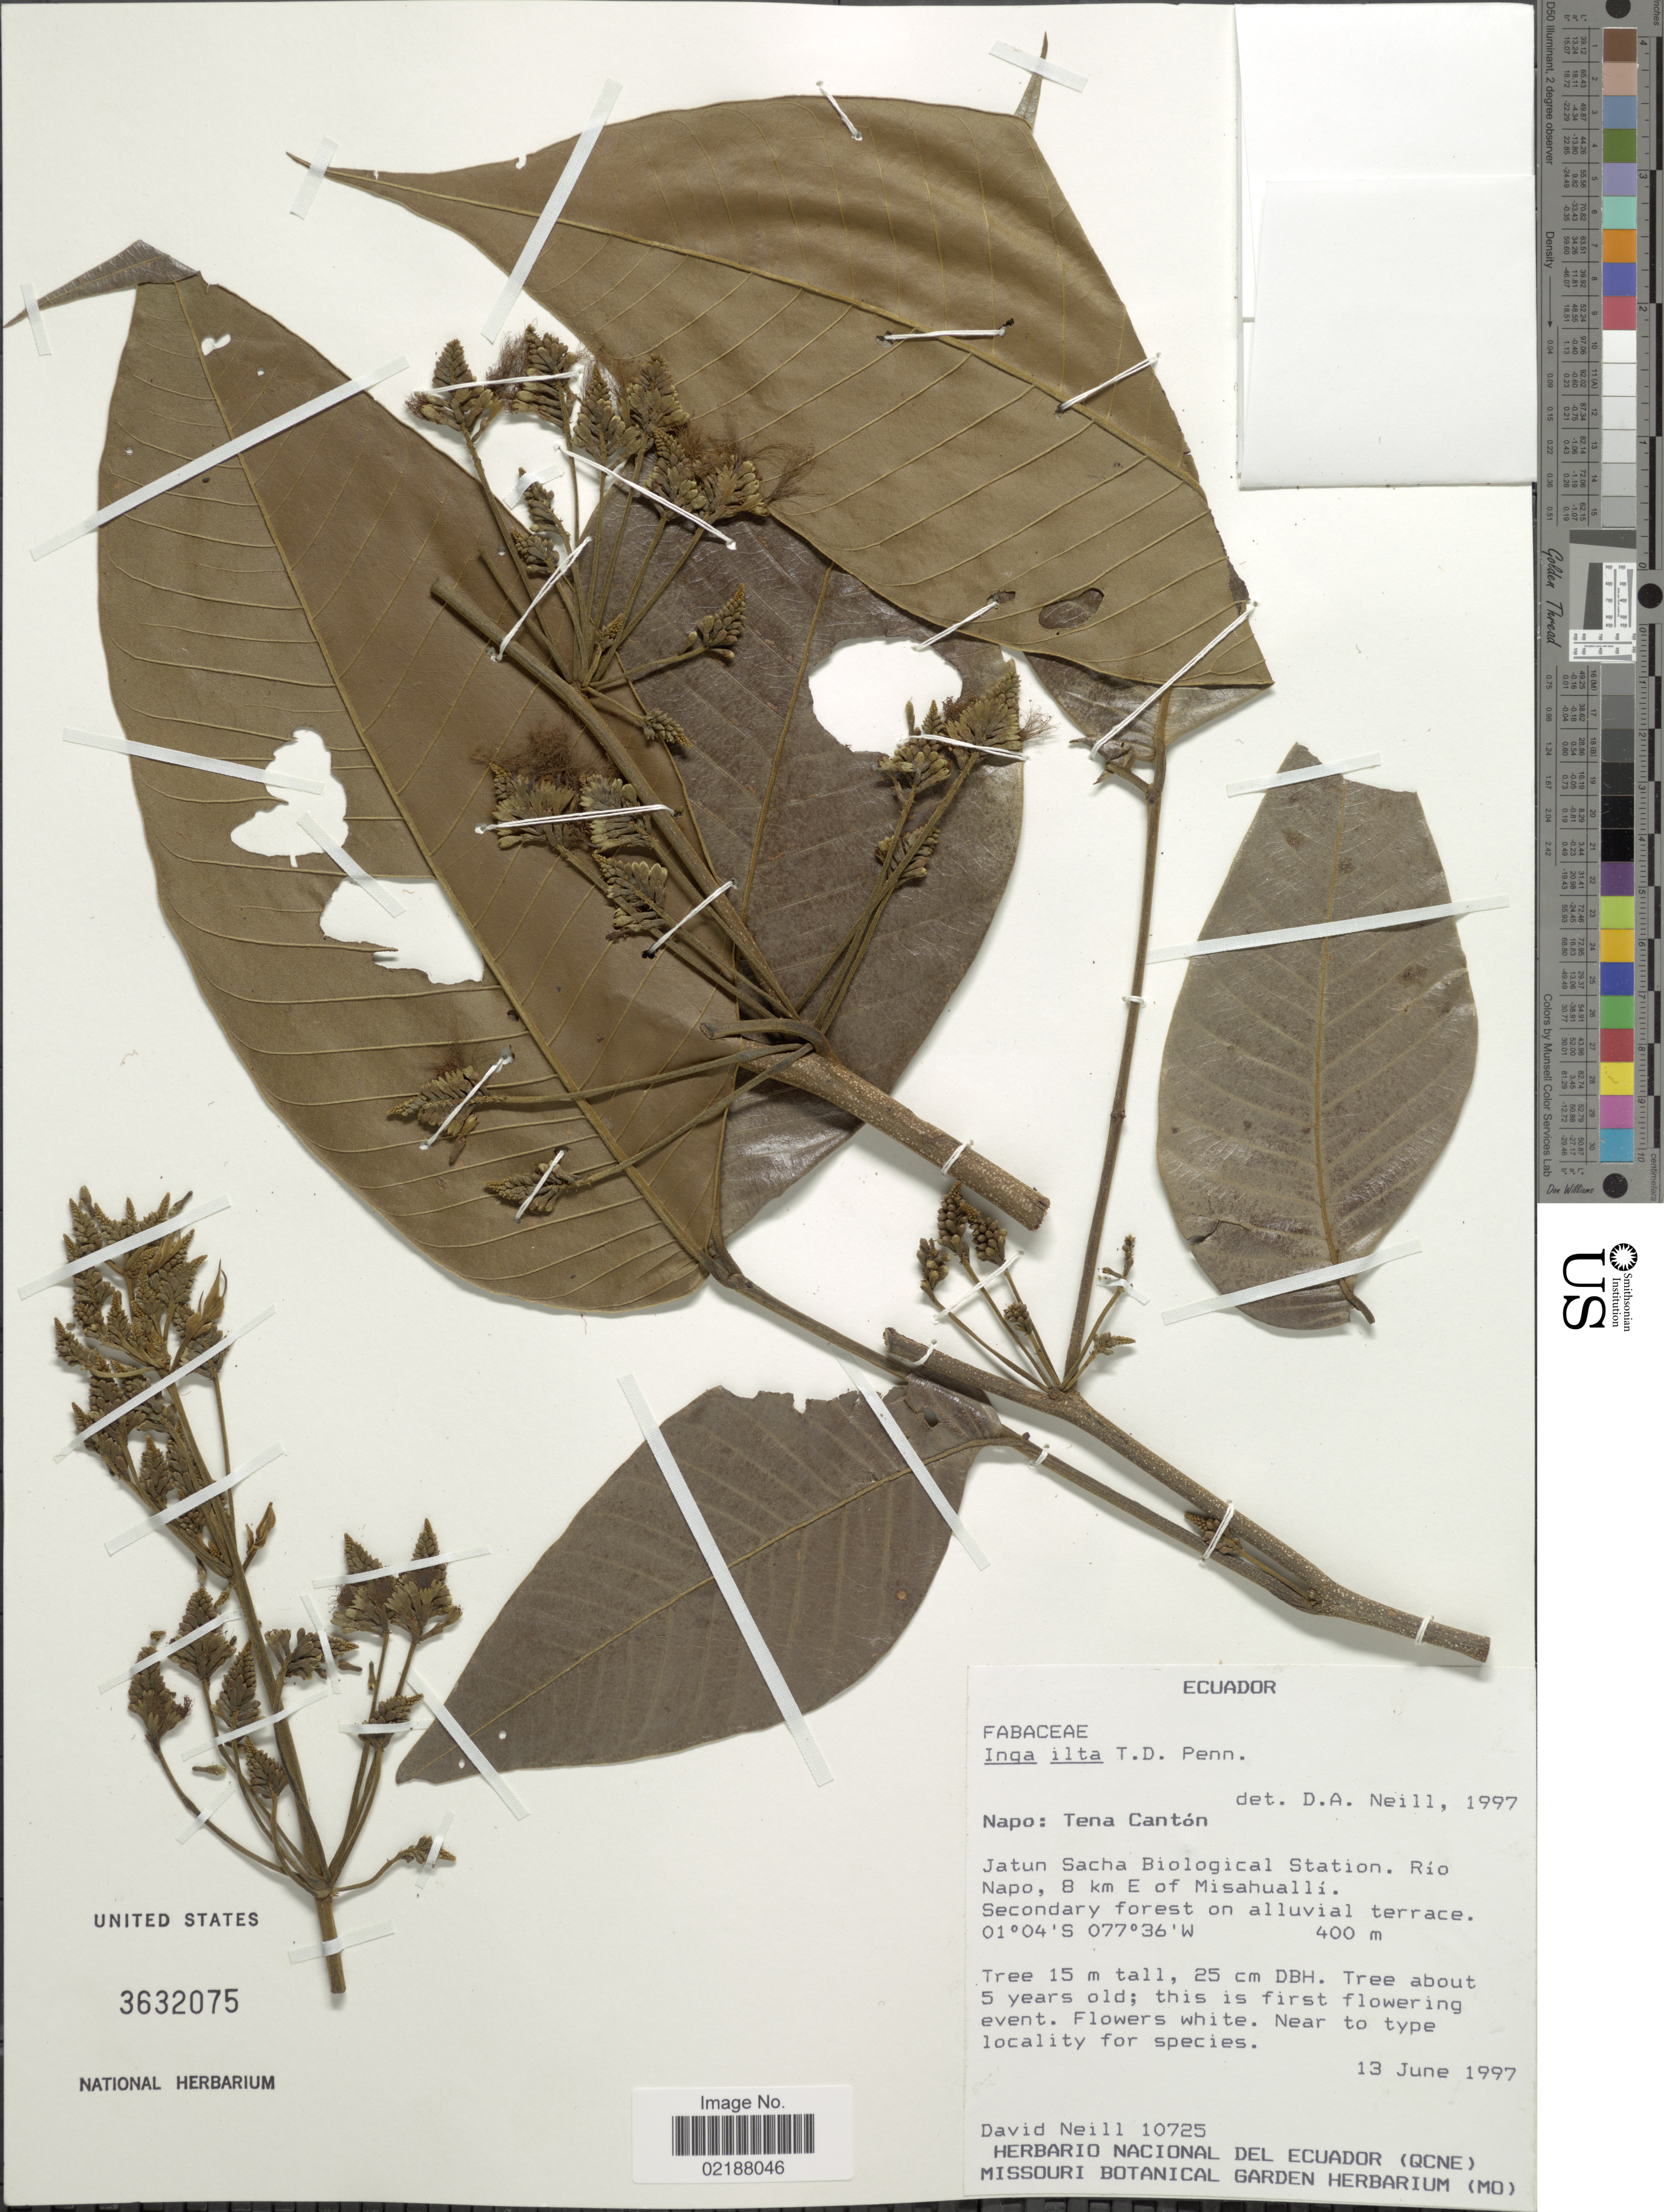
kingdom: Plantae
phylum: Tracheophyta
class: Magnoliopsida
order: Fabales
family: Fabaceae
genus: Inga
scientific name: Inga ilta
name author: T.D. Penn.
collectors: D. A. Neill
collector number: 10725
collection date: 1997-06-13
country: Ecuador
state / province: Napo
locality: Napo: Tena Cantón. Jatun Sacha Biological Station. Rio Napo, 8 km E of Misahuallí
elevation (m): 400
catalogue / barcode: US 3632075